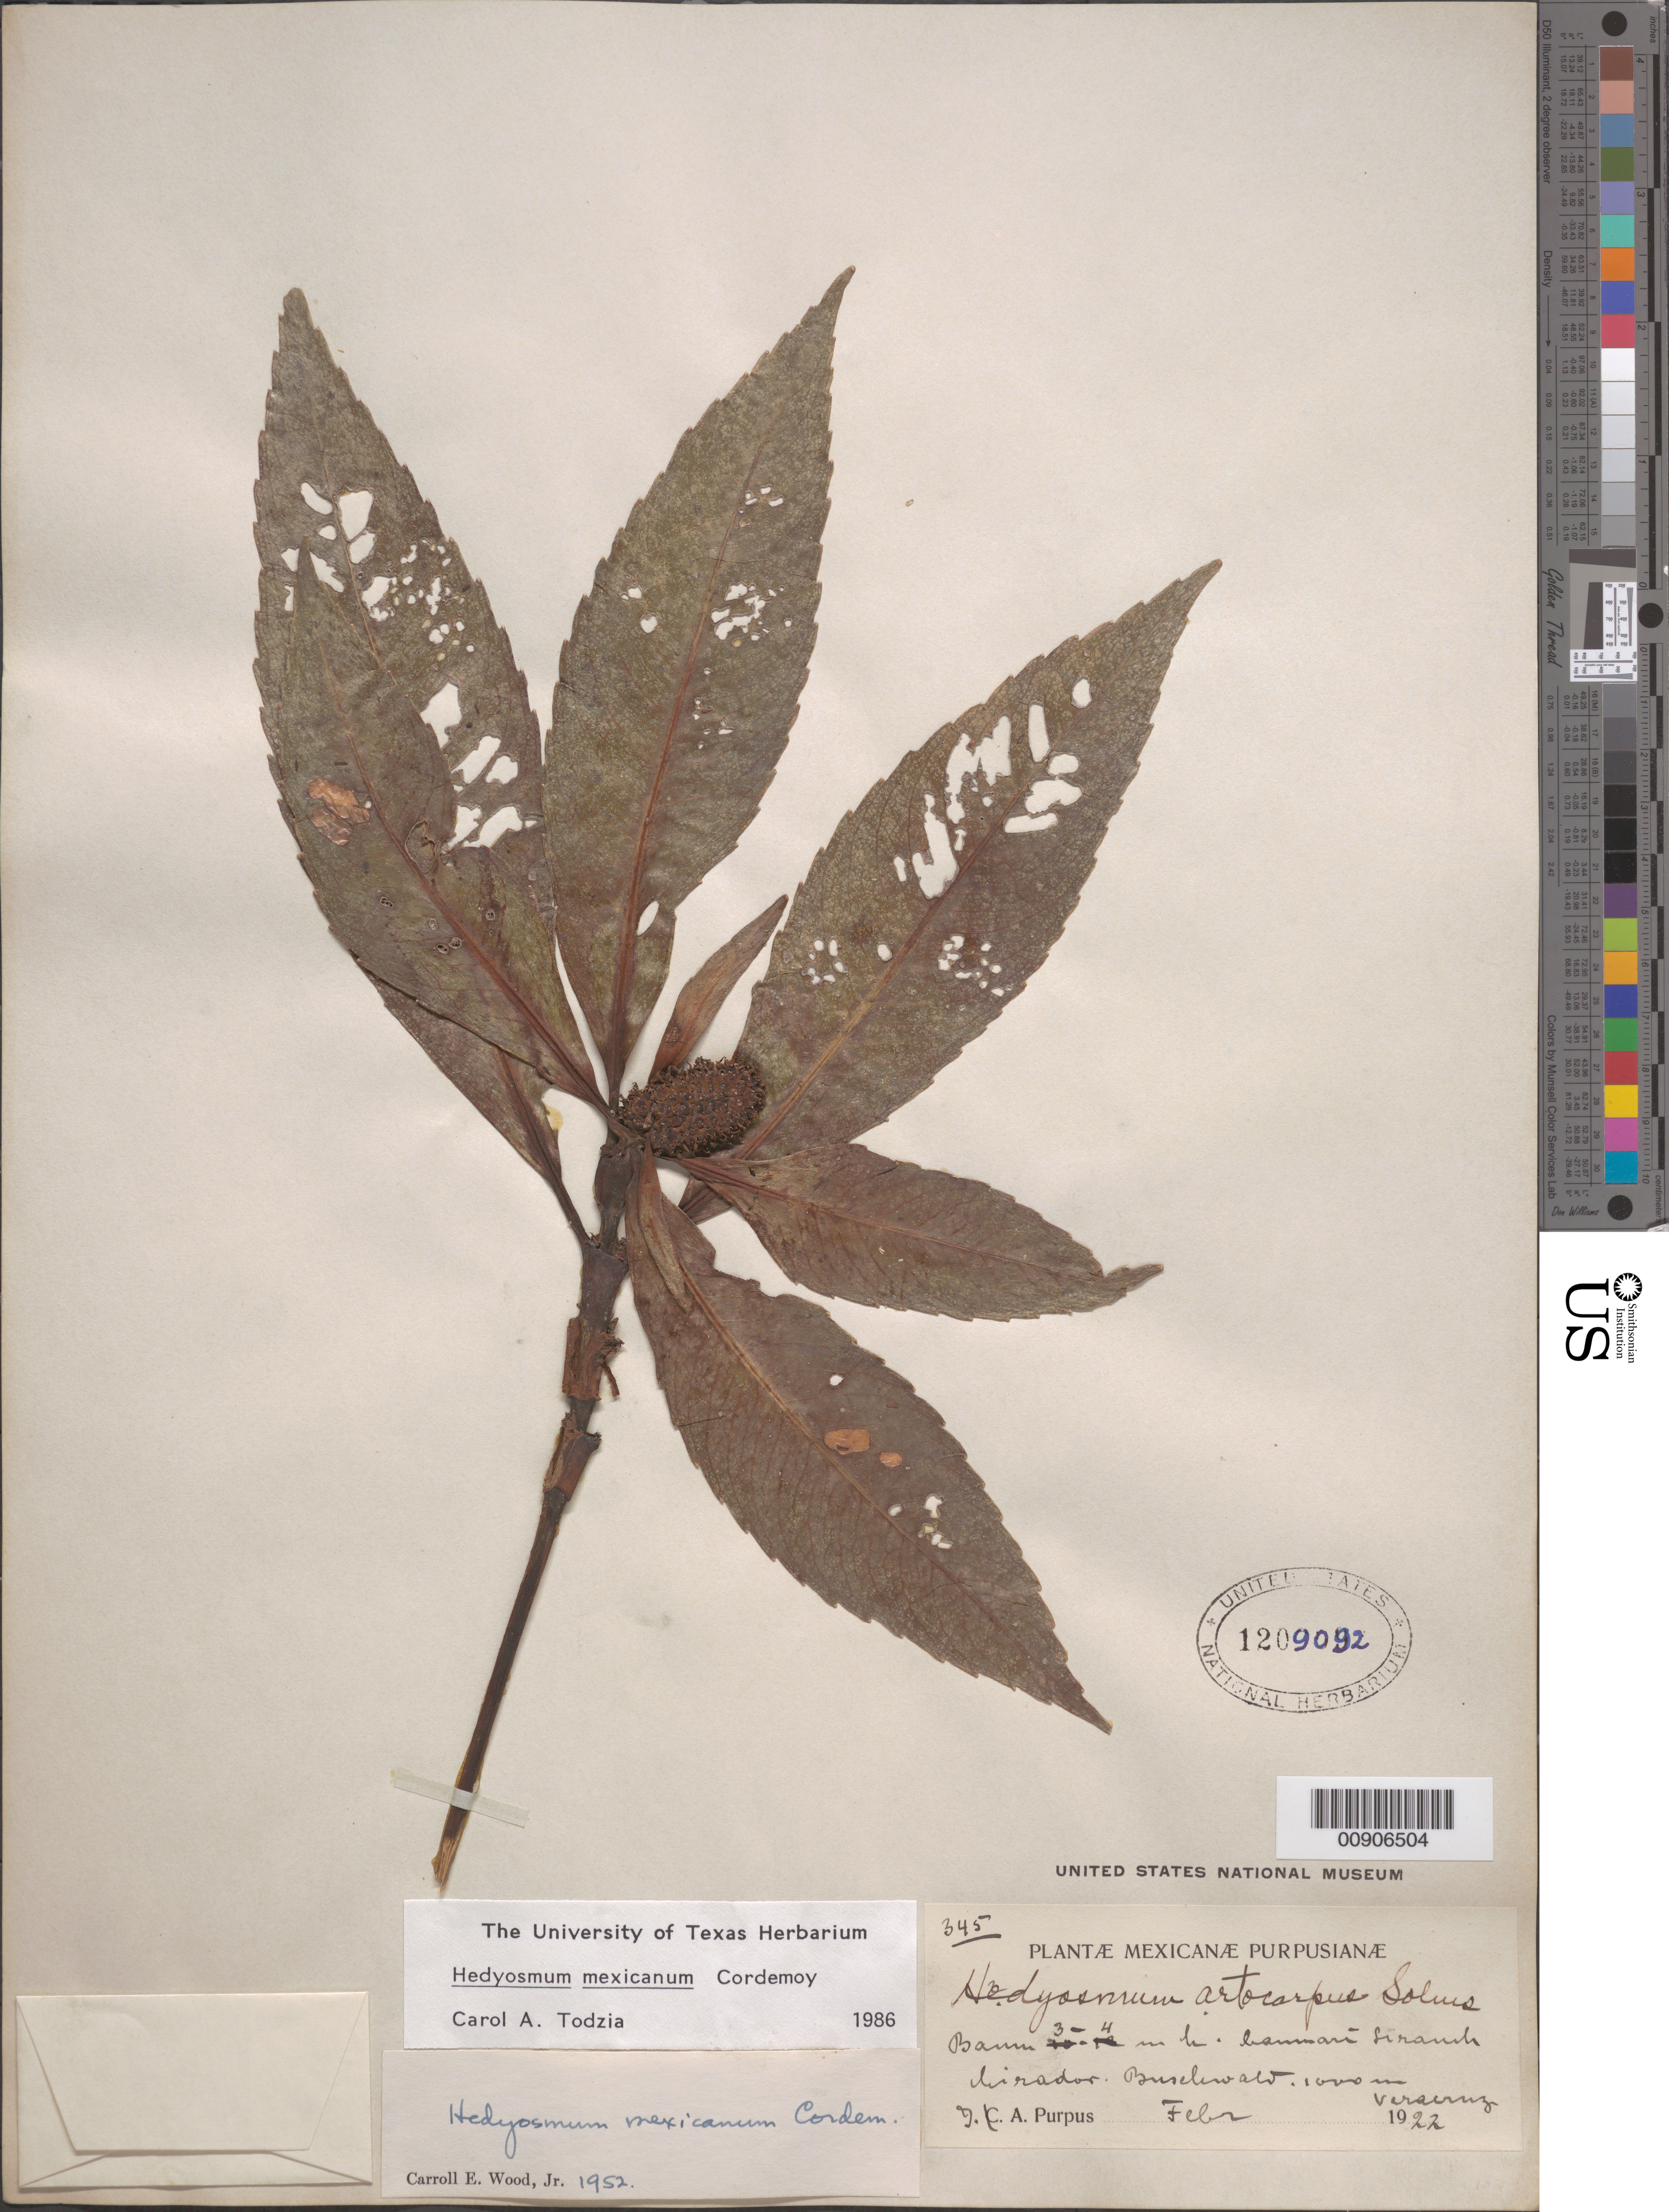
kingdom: Plantae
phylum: Tracheophyta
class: Magnoliopsida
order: Chloranthales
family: Chloranthaceae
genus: Hedyosmum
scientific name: Hedyosmum mexicanum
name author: C. Cordem.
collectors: J. A. Purpus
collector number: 345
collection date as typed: Feb 1922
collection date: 1922-02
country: Mexico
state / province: Veracruz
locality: Mirador, Veracruz.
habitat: Buschwald.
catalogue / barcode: US 1209092